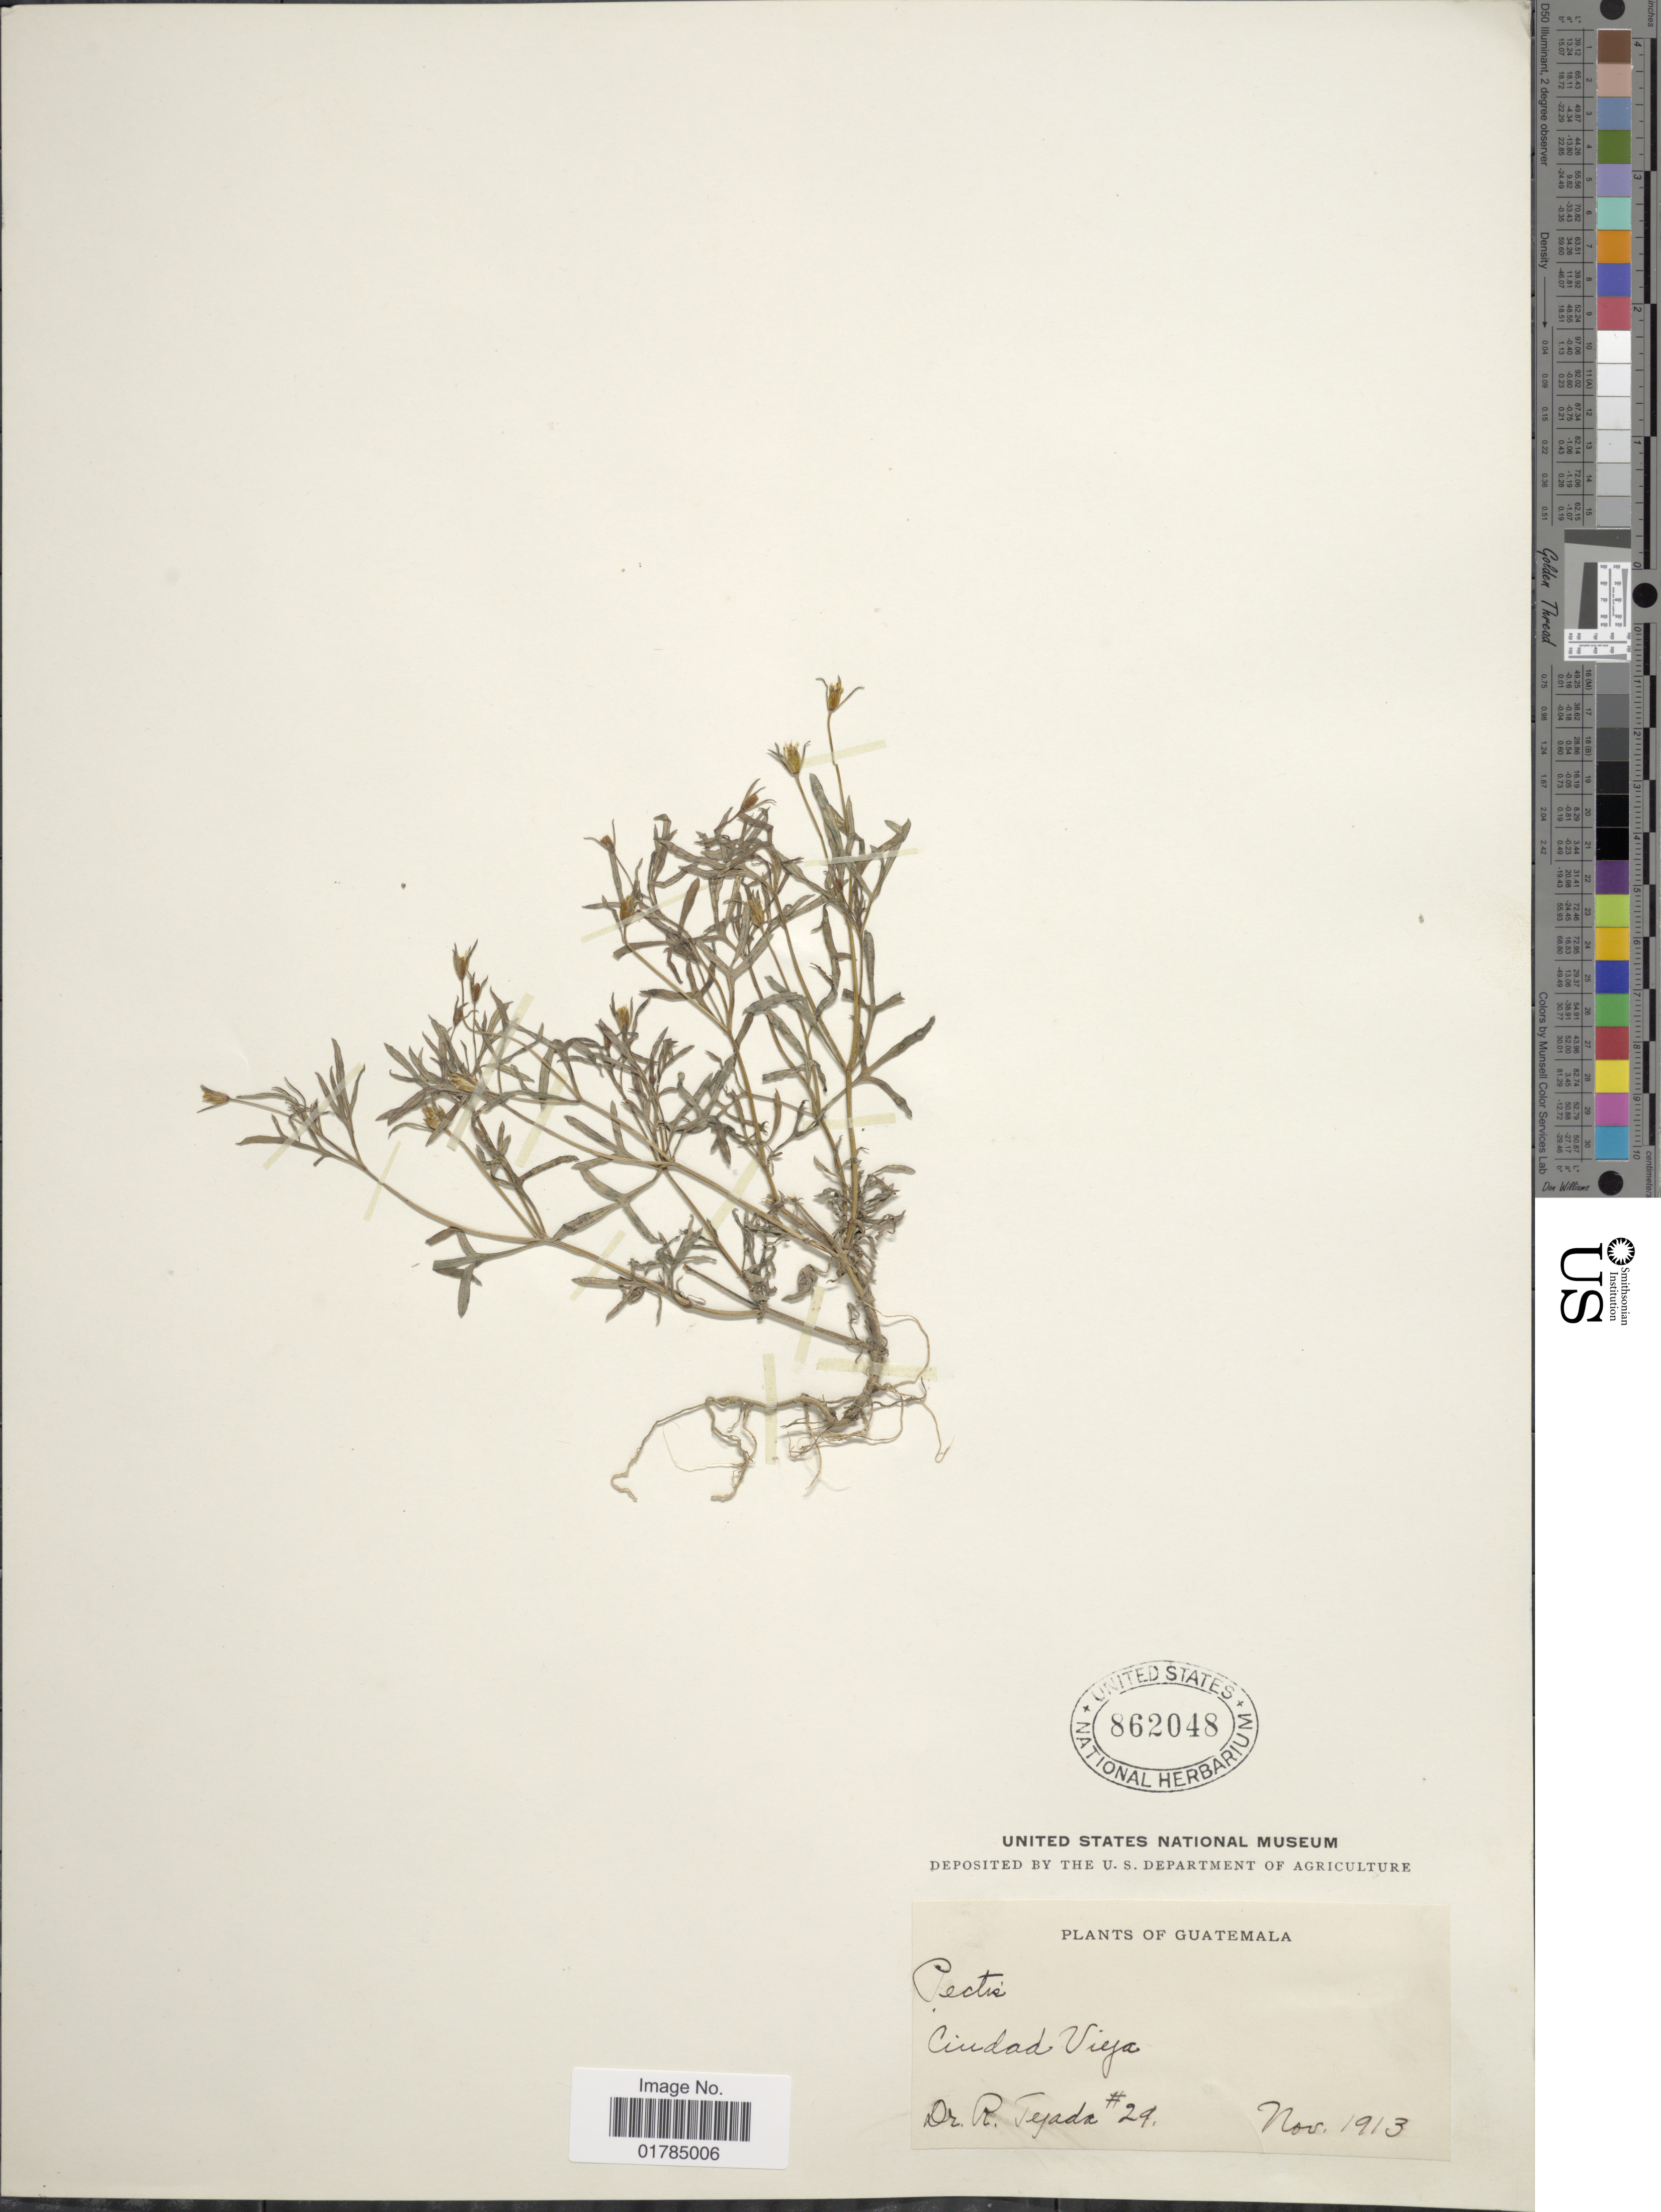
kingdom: Plantae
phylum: Tracheophyta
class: Magnoliopsida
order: Asterales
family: Asteraceae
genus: Heterosperma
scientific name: Heterosperma pinnatum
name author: Cav.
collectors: R. Tejada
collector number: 29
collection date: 1913-11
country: Guatemala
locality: Cuidad Vieja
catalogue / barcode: US 862048